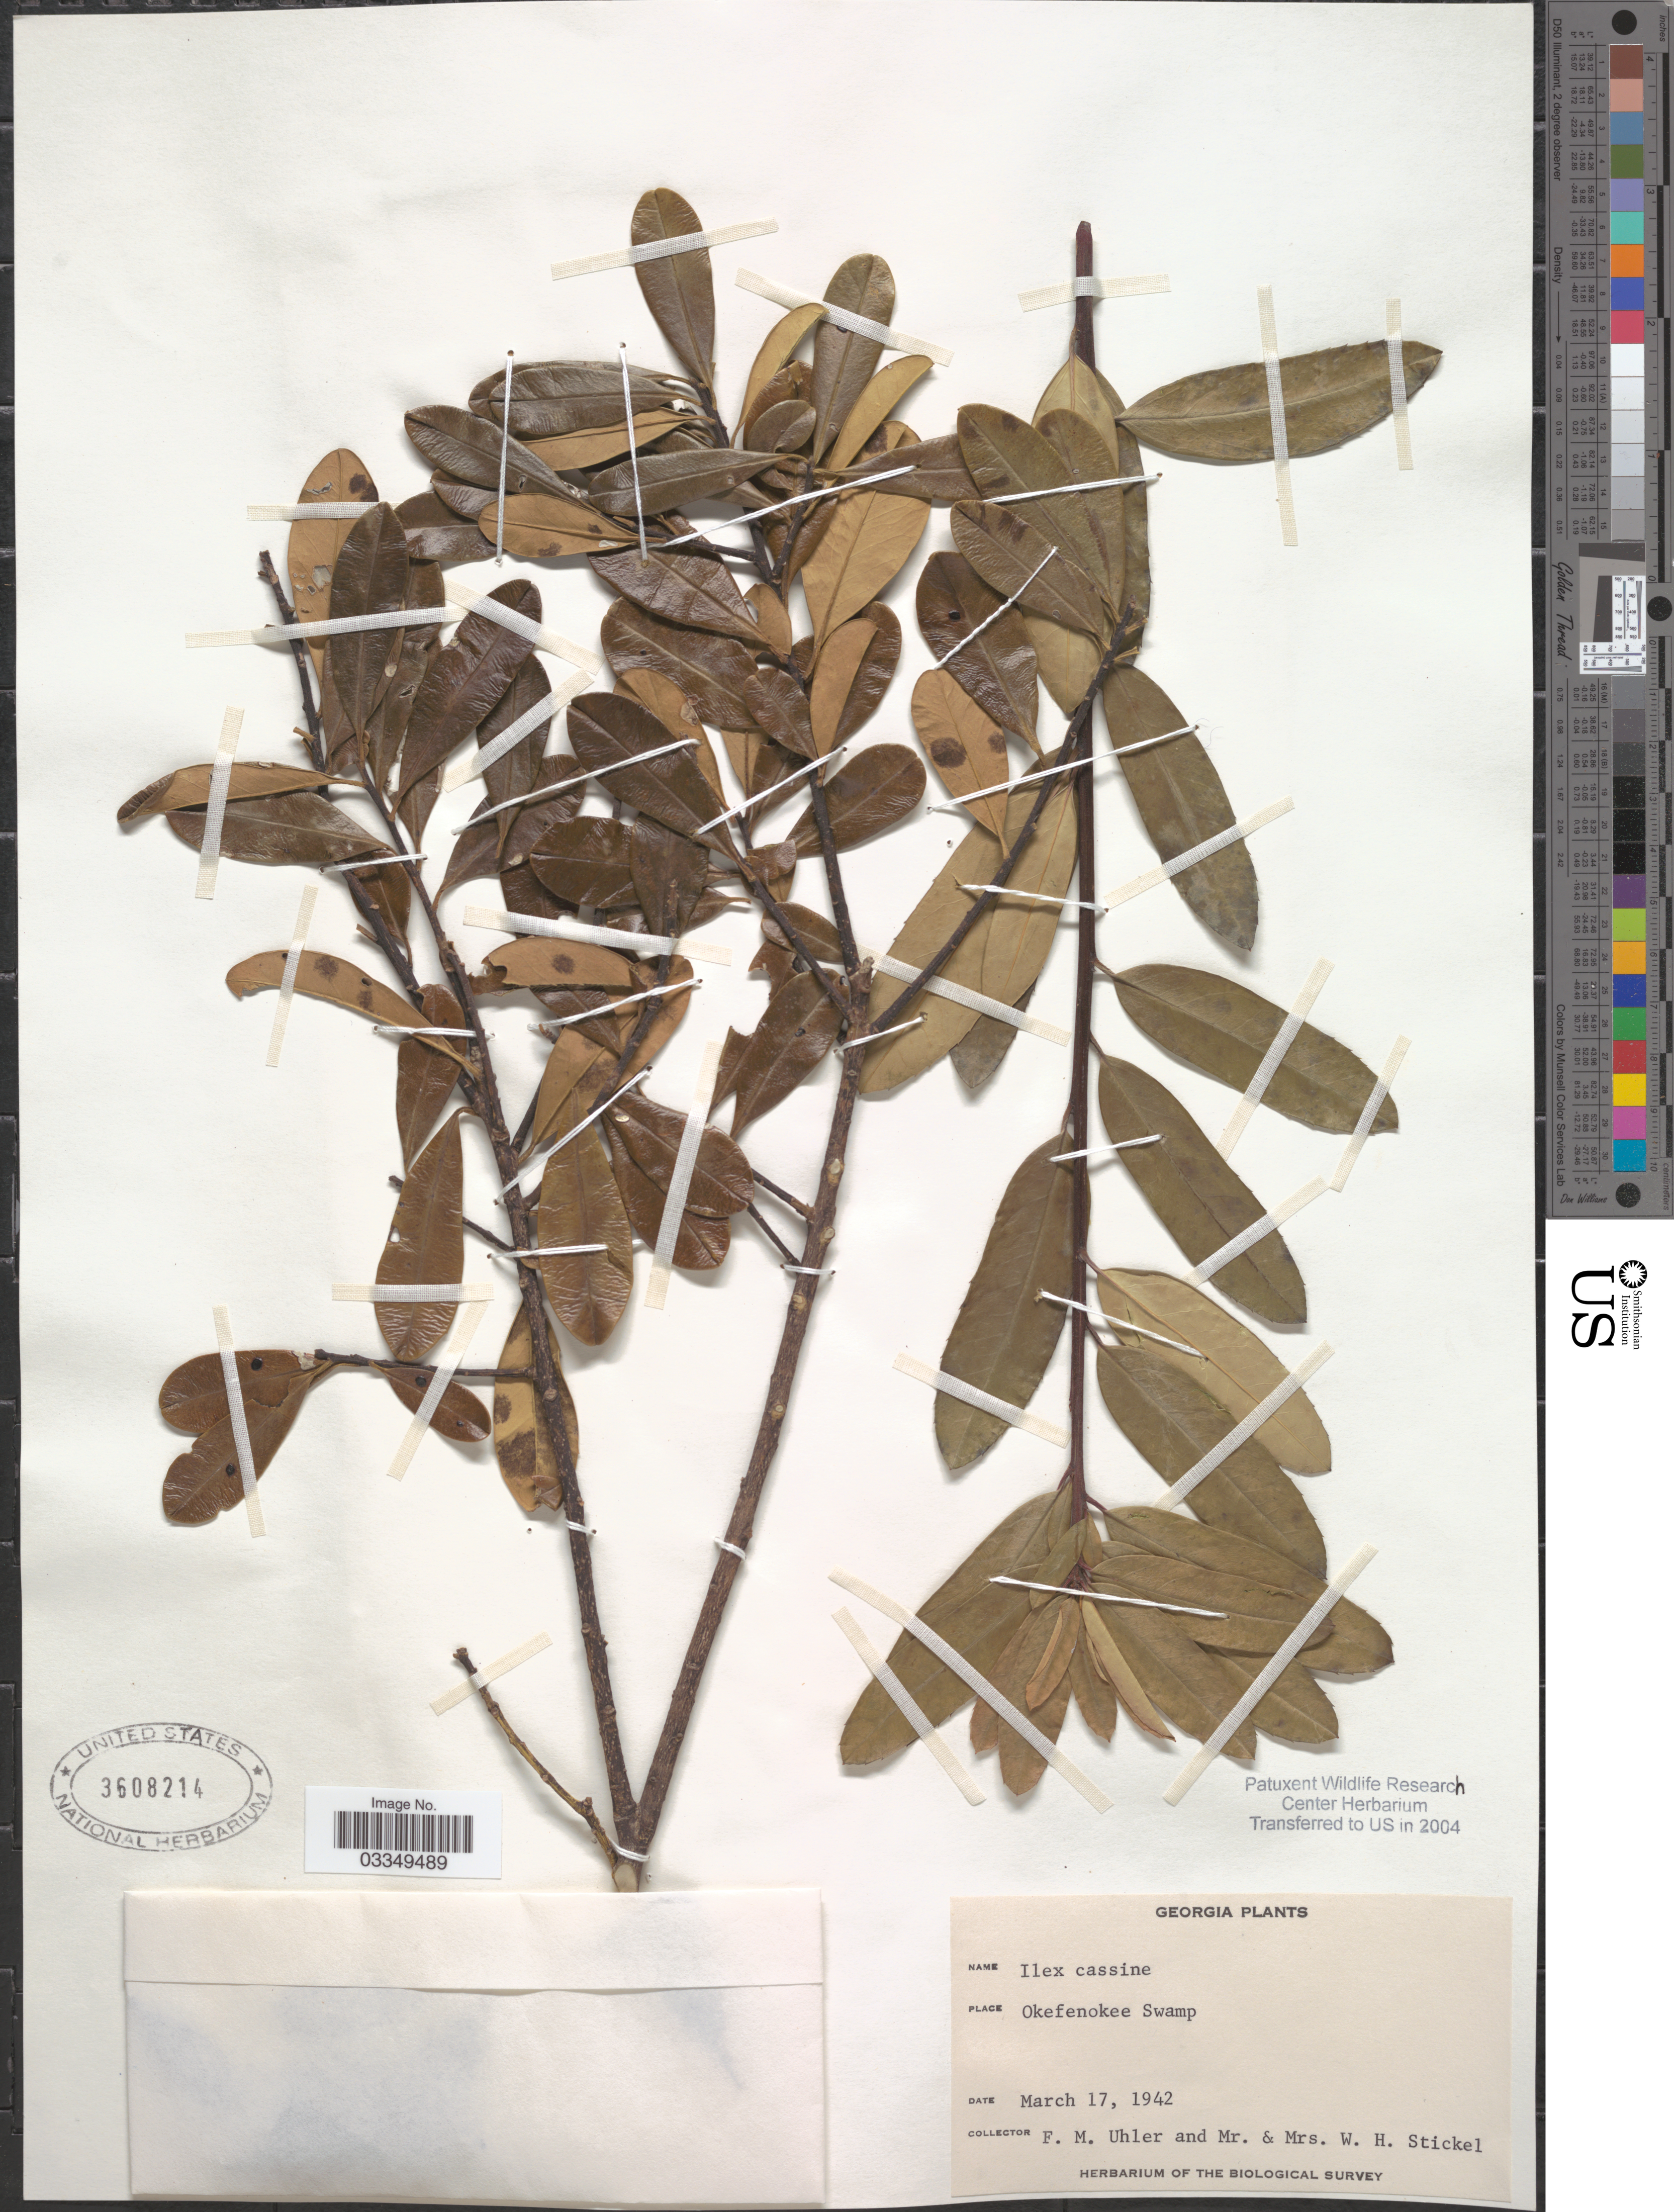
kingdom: Plantae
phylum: Tracheophyta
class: Magnoliopsida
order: Aquifoliales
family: Aquifoliaceae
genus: Ilex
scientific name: Ilex cassine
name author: L.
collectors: F. M. Uhler, W. Stickel & W. Stickel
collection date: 1942-03-17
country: United States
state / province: Georgia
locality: Okefenokee Swamp.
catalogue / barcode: US 3608214